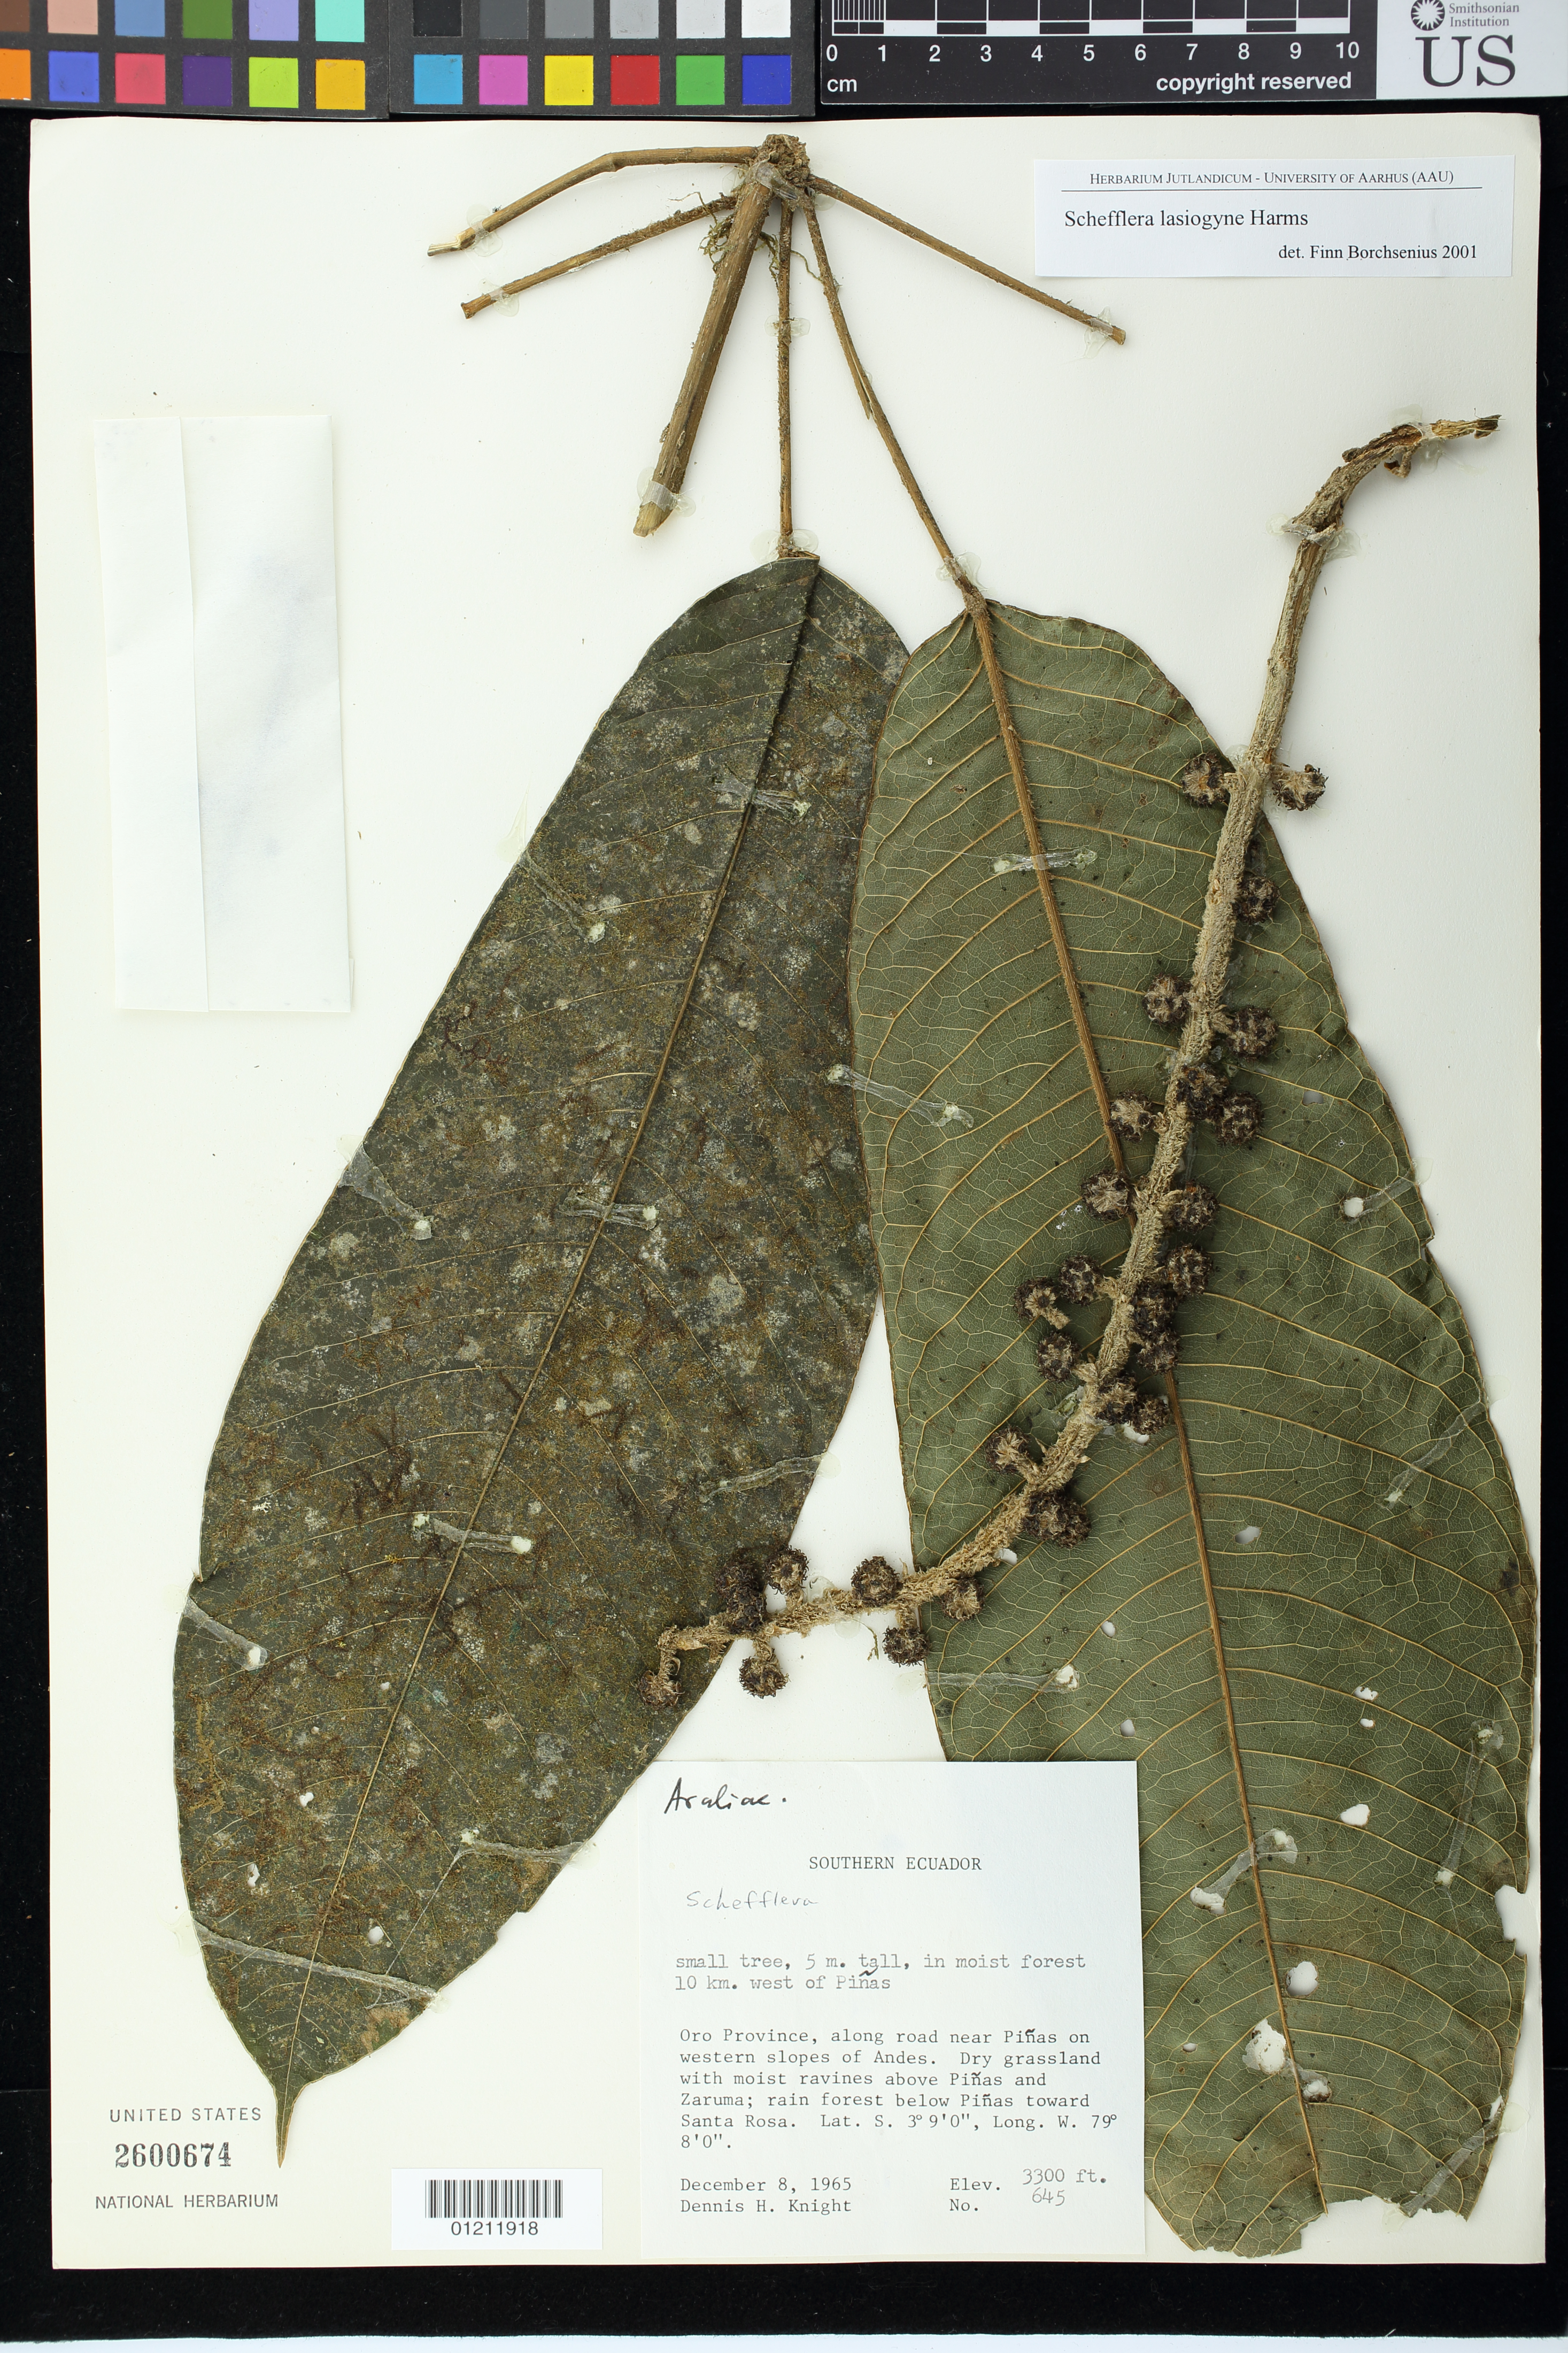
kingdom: Plantae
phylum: Tracheophyta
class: Magnoliopsida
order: Apiales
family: Araliaceae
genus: Schefflera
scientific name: Schefflera lasiogyne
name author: Harms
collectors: D. Knight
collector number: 645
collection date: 1965-12-08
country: Ecuador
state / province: El Oro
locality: Southern Ecuador. Forest 10 km. west of Pi±as. Oro Province, along road near Pi±as on western slopes of Andes. Dry grassland with moist ravines above Pi±as and Zaruma; rain forest below Pi±as toward Santa Rosa.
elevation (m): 1006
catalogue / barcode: US 2600674